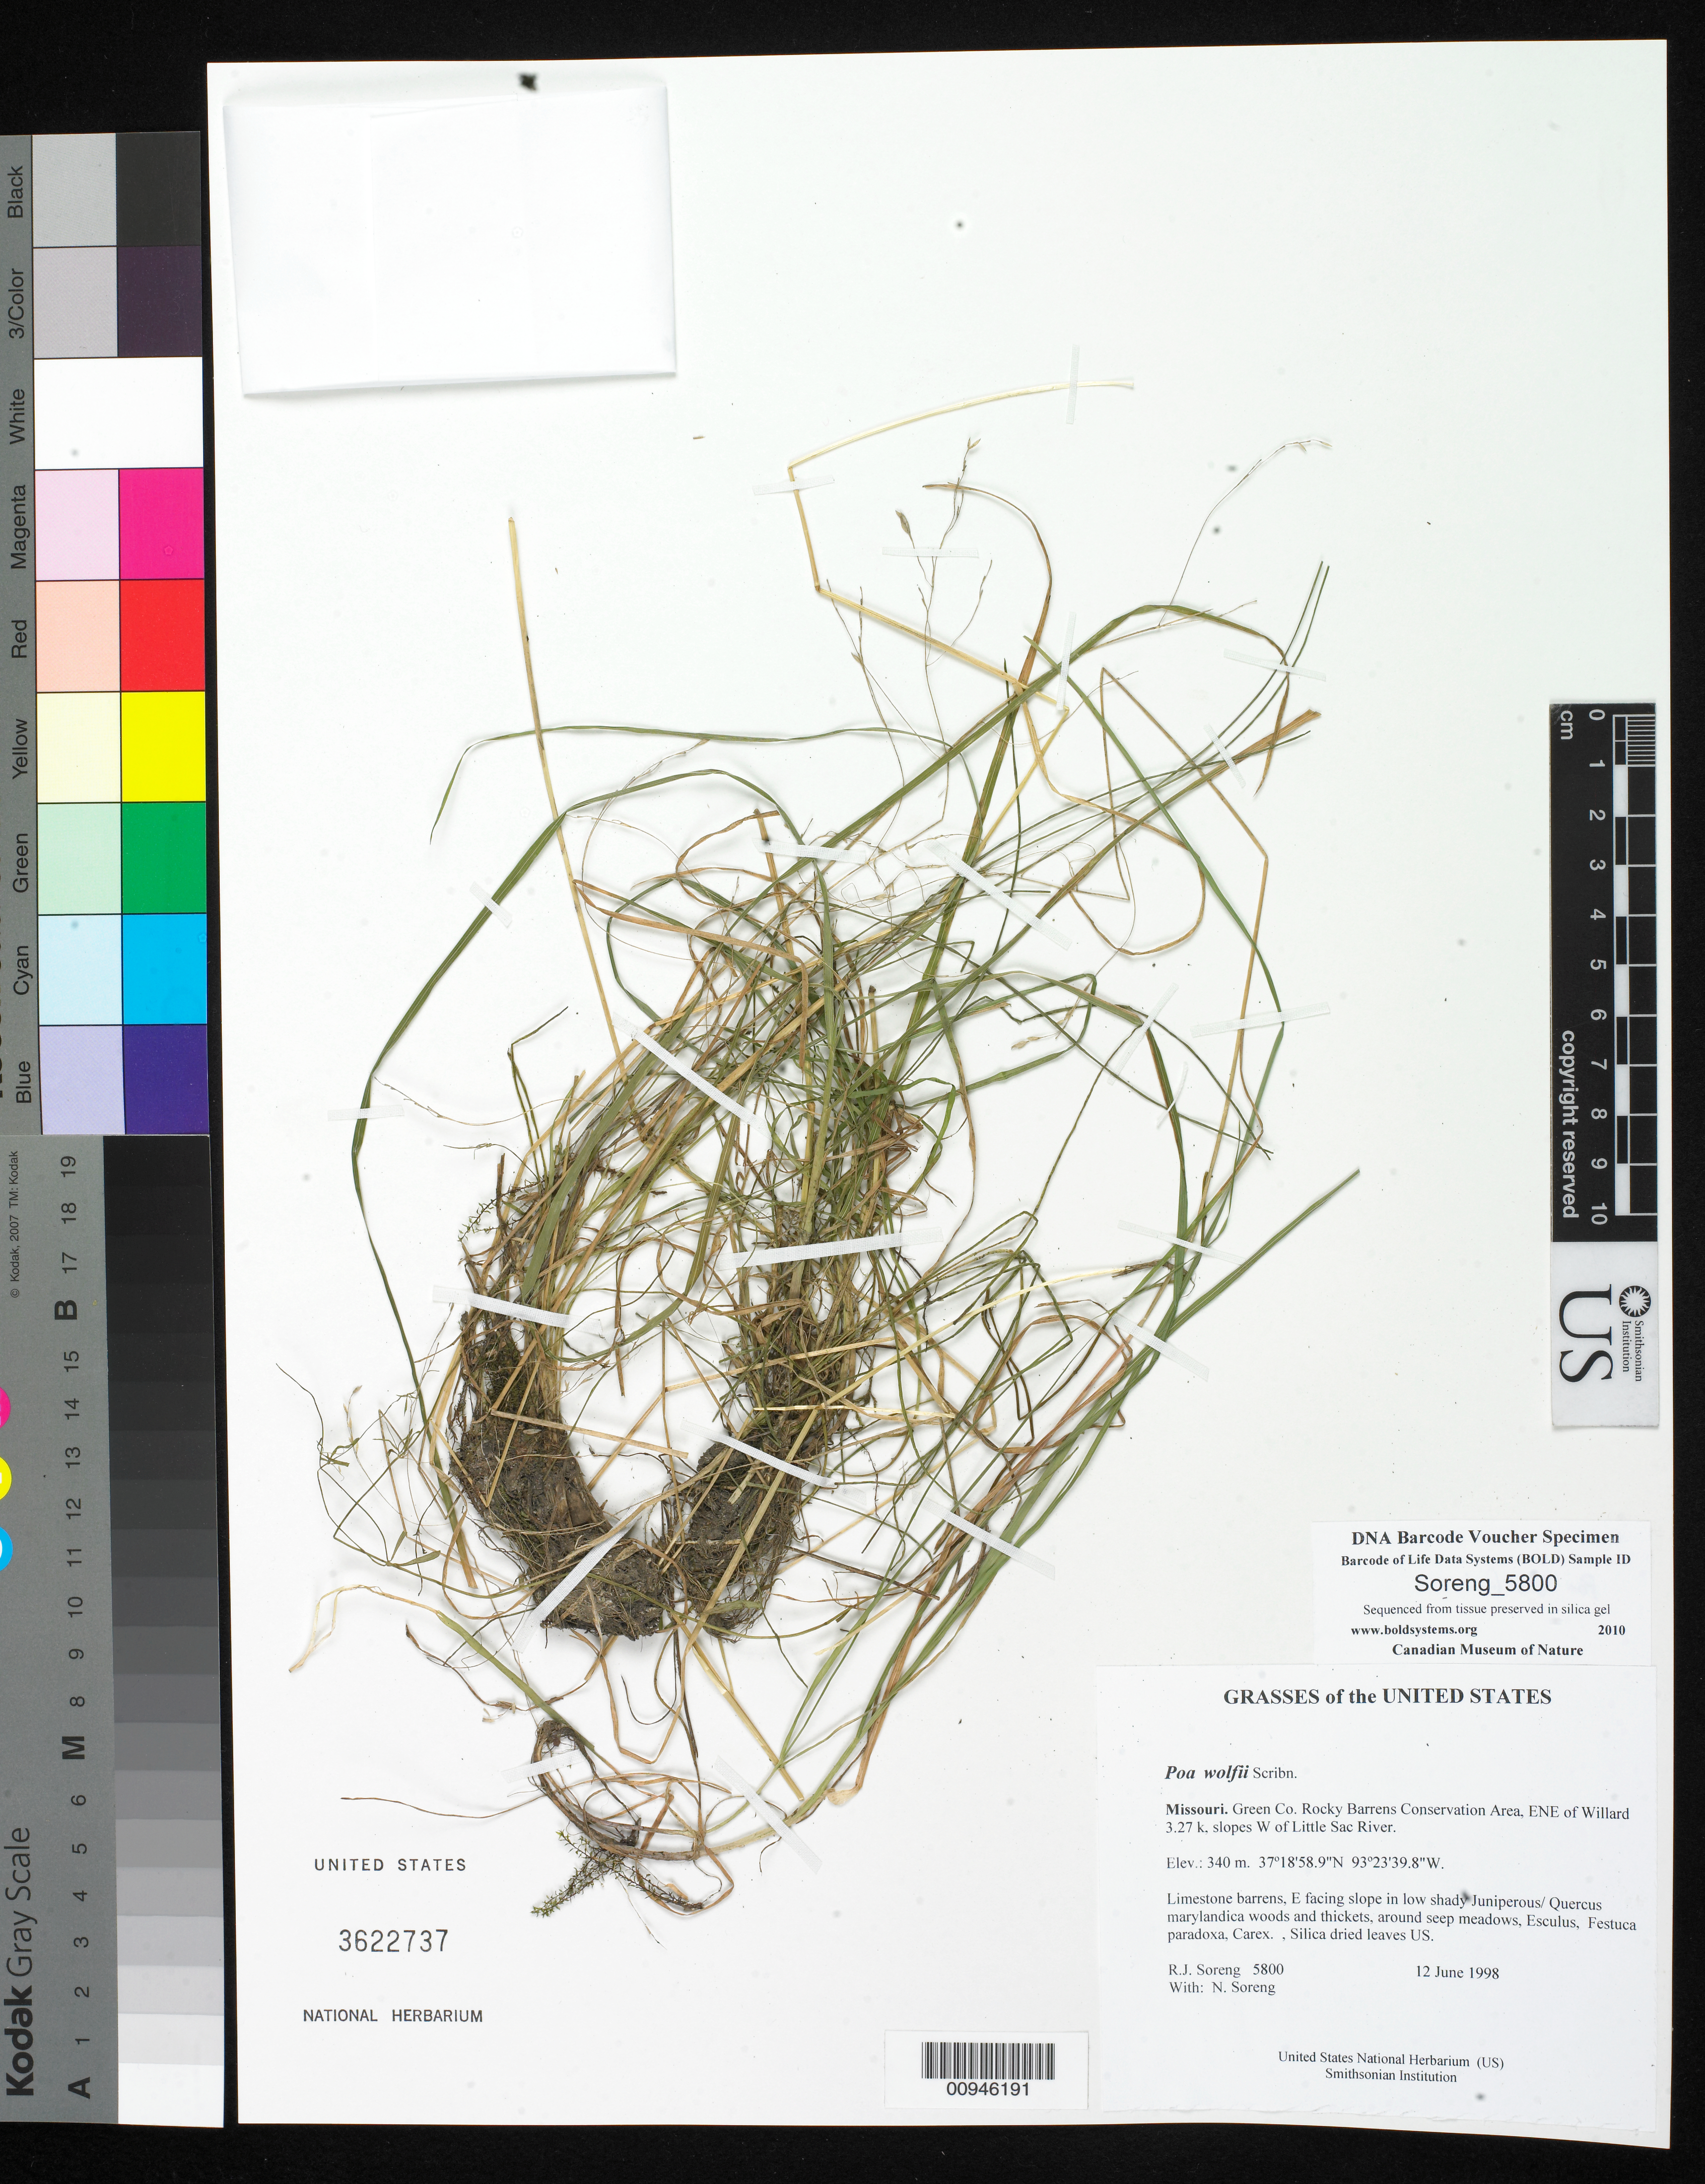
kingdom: Plantae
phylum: Tracheophyta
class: Liliopsida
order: Poales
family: Poaceae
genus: Poa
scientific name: Poa wolfii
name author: Scribn.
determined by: Soreng, Robert J., Research Associate (BOT), Smithsonian Institution - National Museum of Natural History (UNITED STATES)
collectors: R. J. Soreng & N. L. Soreng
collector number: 5800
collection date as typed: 12 Jun 1998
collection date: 1998-06-12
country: United States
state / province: Missouri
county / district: Green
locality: Rocky Barrens Conservation Area, ENE of Willard 3.27 k, slopes W of Little Sac River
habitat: Limestone barrens, E facing slope in low shady Juniperous/ Quercus marylandica woods and thickets, around seep meadows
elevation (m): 340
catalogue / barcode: US 3622737